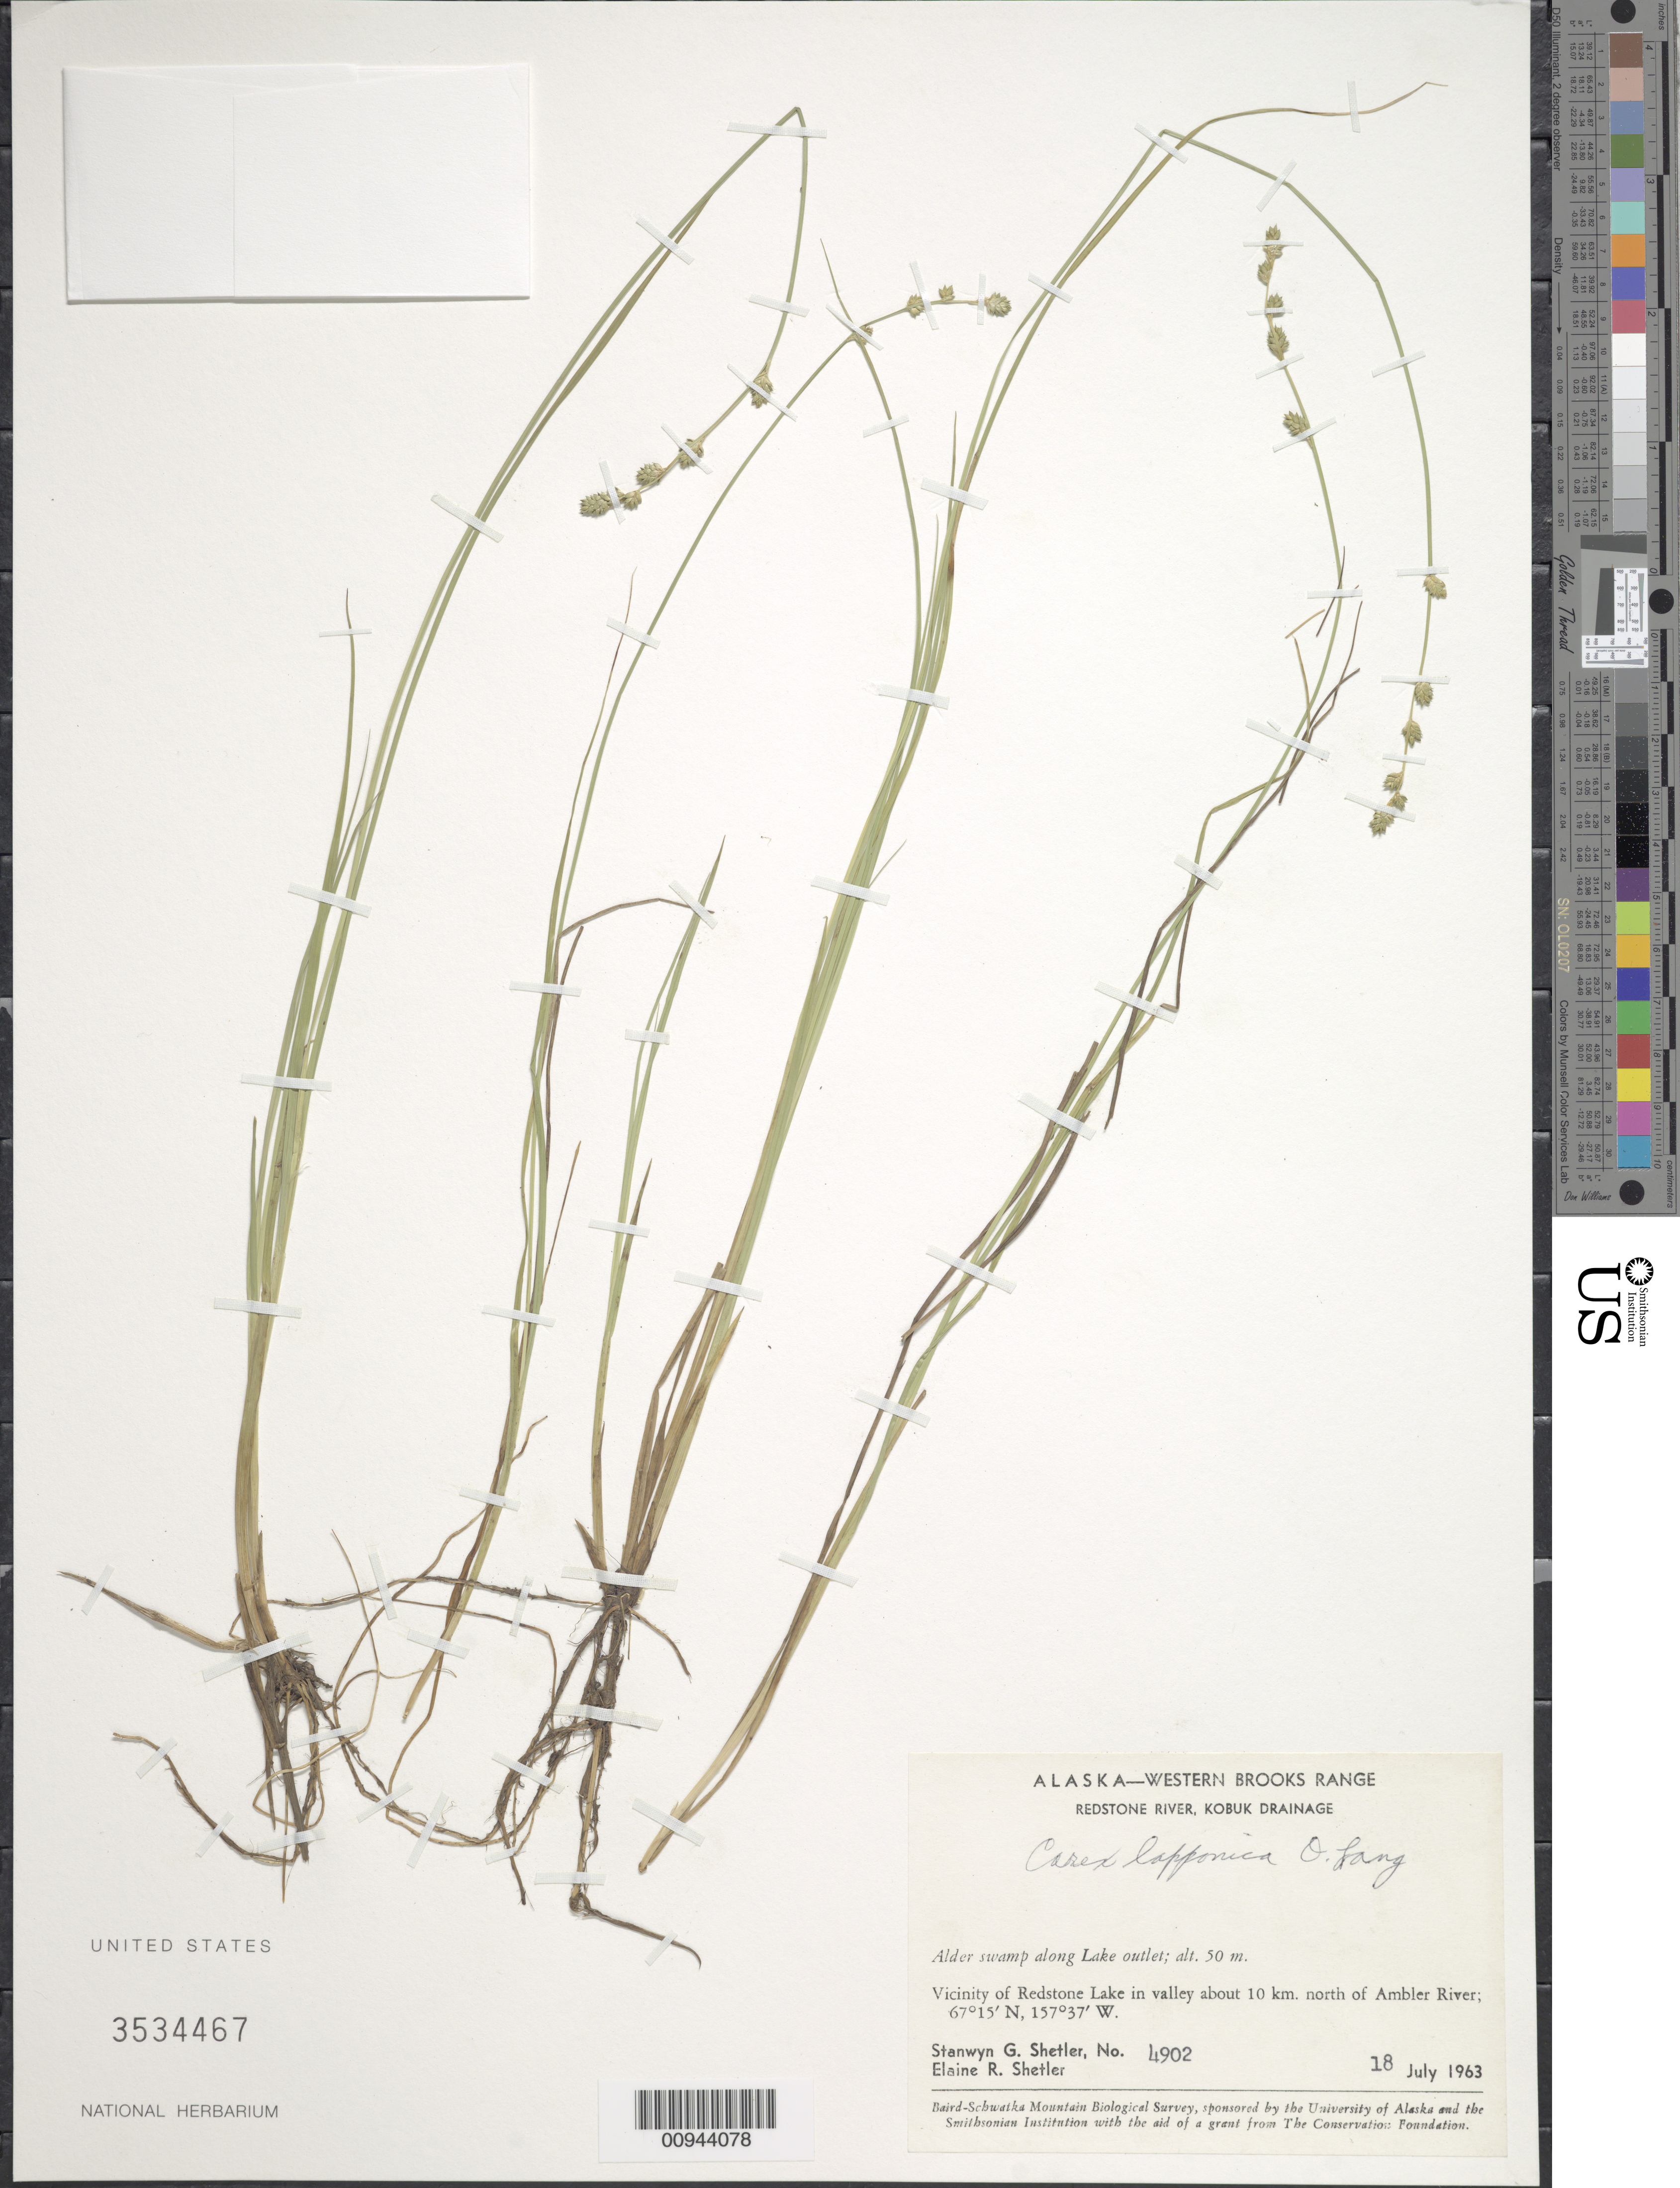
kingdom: Plantae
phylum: Tracheophyta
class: Liliopsida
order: Poales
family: Cyperaceae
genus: Carex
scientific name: Carex lapponica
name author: O. Lang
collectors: S. Shetler & E. R. Shetler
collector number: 4902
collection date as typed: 18 Jul 1963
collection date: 1963-07-18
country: United States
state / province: Alaska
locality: Vicinity of Redstone Lake in valley about 10 km. north of Ambler River. Western Brooks Range, Redstone River, Kobuk Drainage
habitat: Alder swamp along Lake outlet.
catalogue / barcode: US 3534467